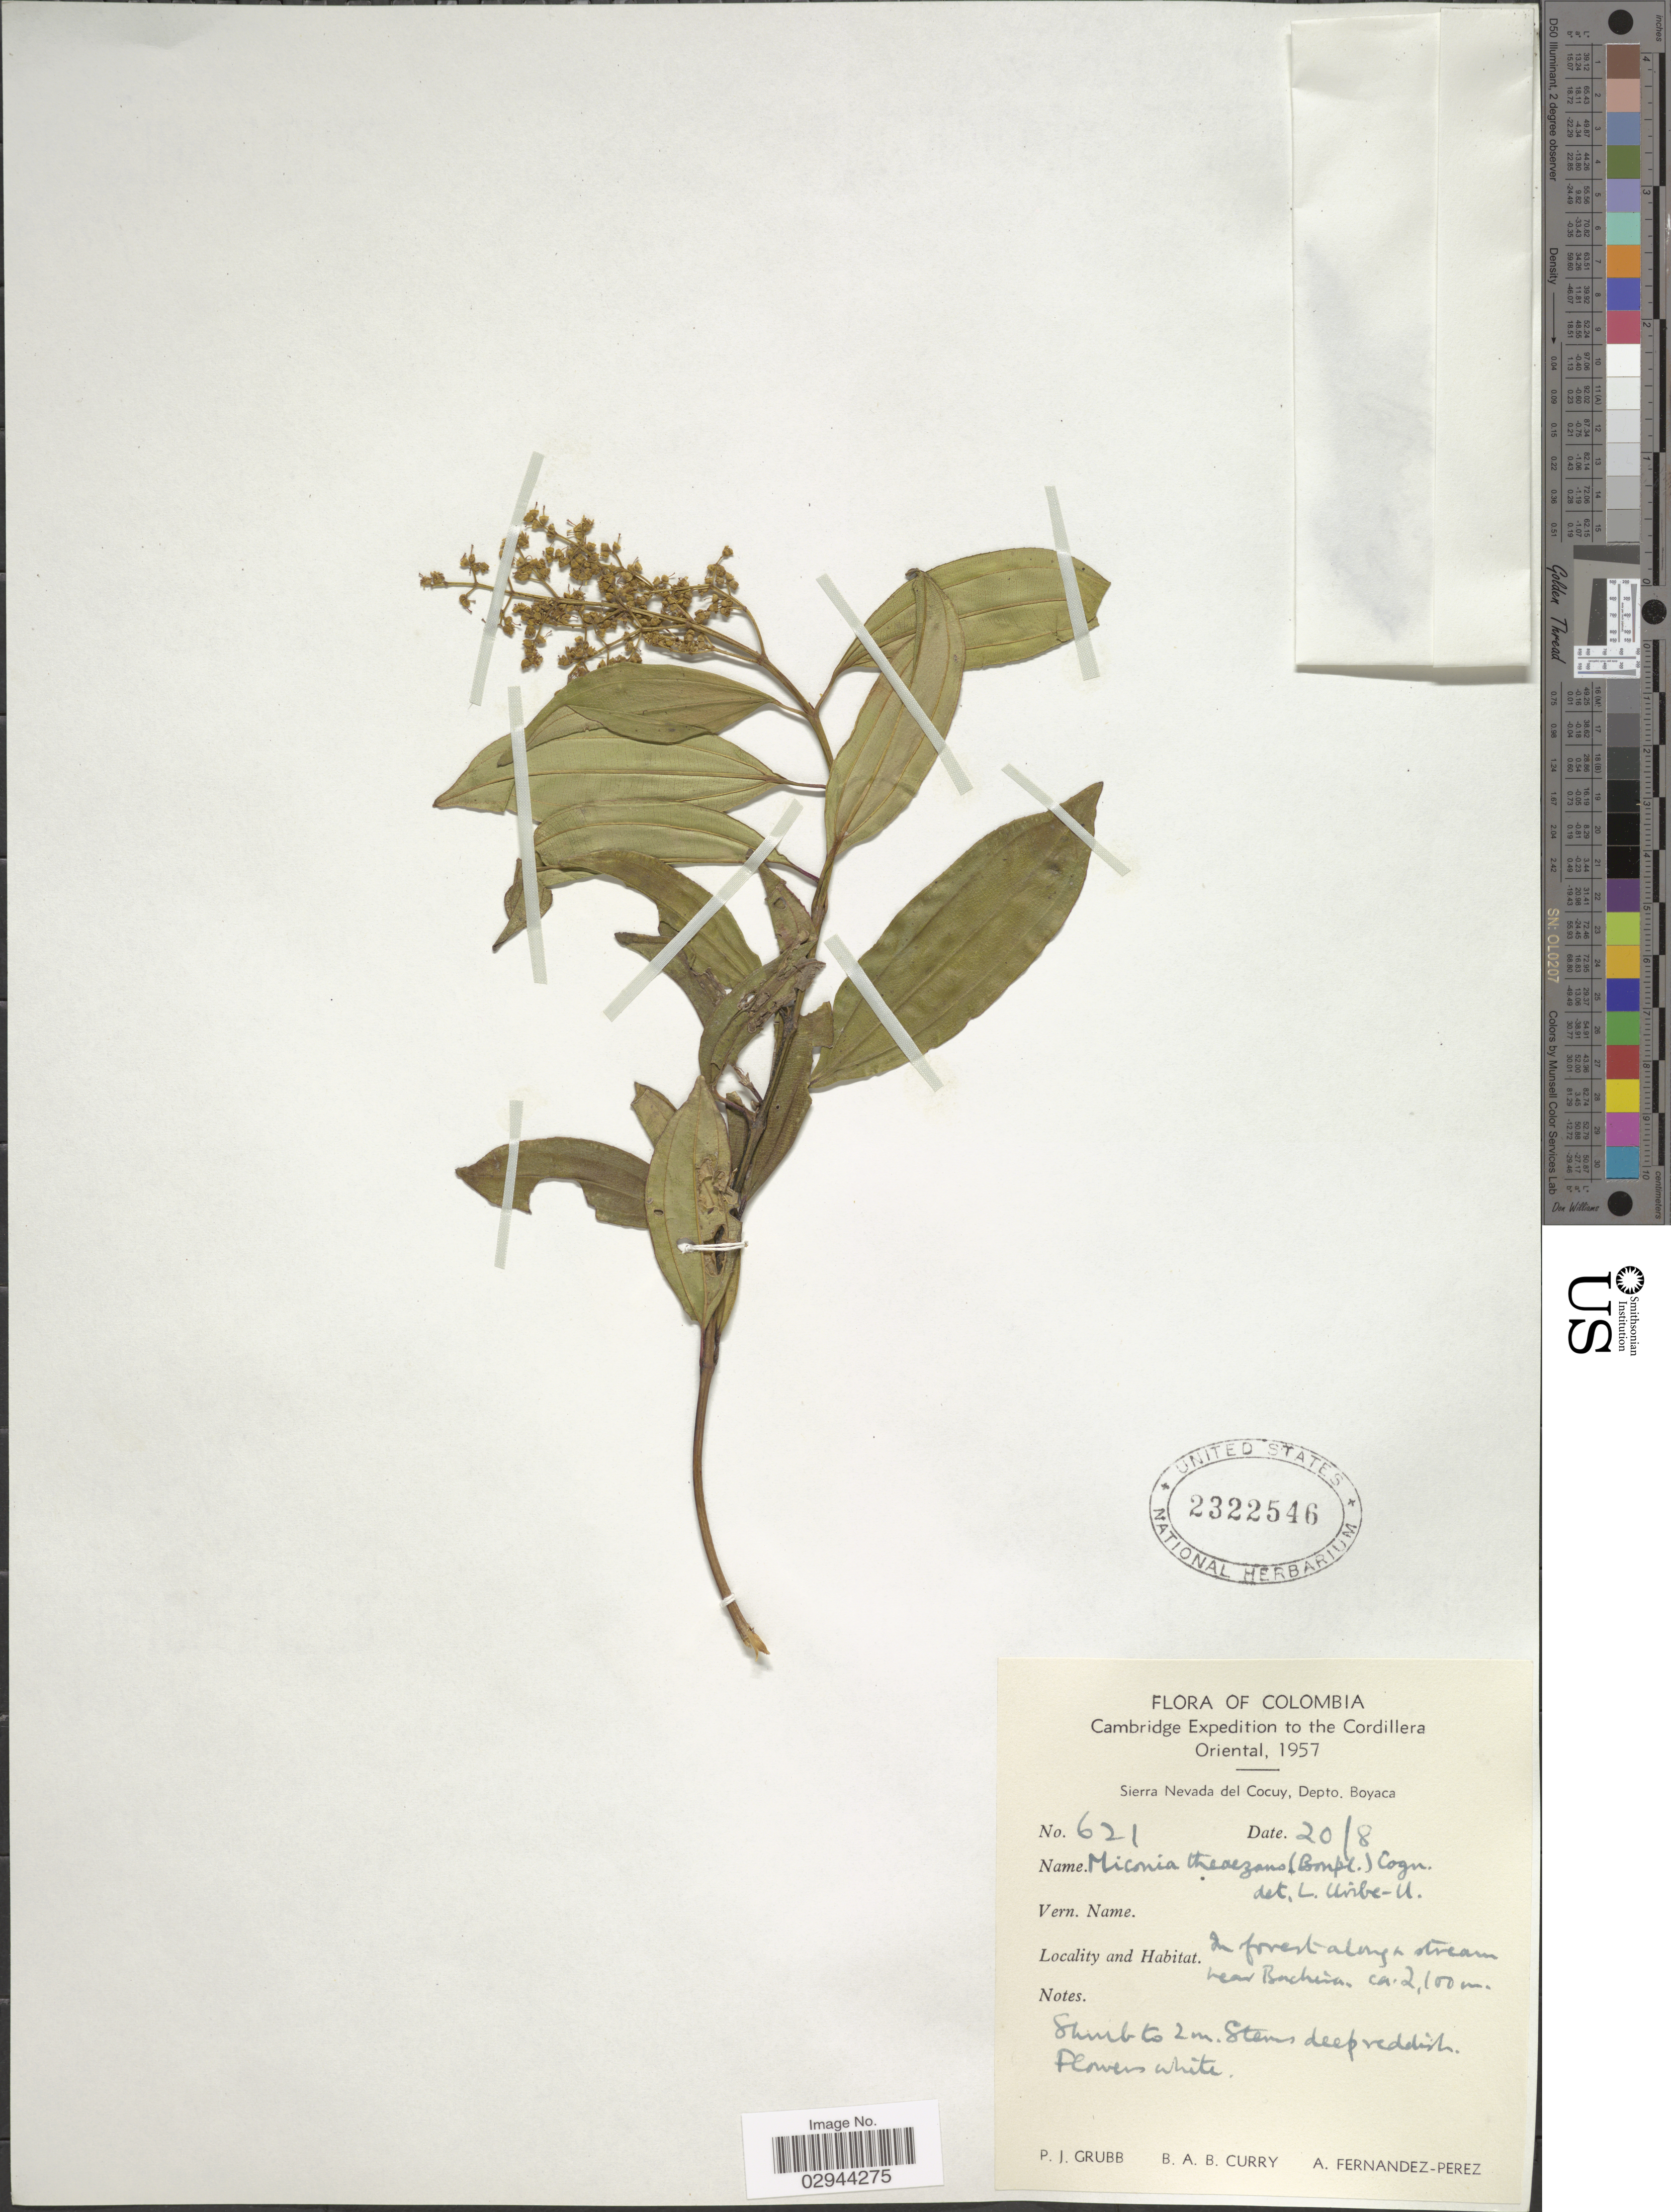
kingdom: Plantae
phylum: Tracheophyta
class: Magnoliopsida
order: Myrtales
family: Melastomataceae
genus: Miconia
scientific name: Miconia theizans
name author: (Bonpl.) Cogn.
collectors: P. J. Grubb, B. Curry & A. Fernández-Pérez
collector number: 621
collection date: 1957-08-20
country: Colombia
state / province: Boyacá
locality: Sierra Nevada del Cocuy, Depto. Boyaca, In forest along a stream near Bachéra.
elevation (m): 2100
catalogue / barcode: US 2322546